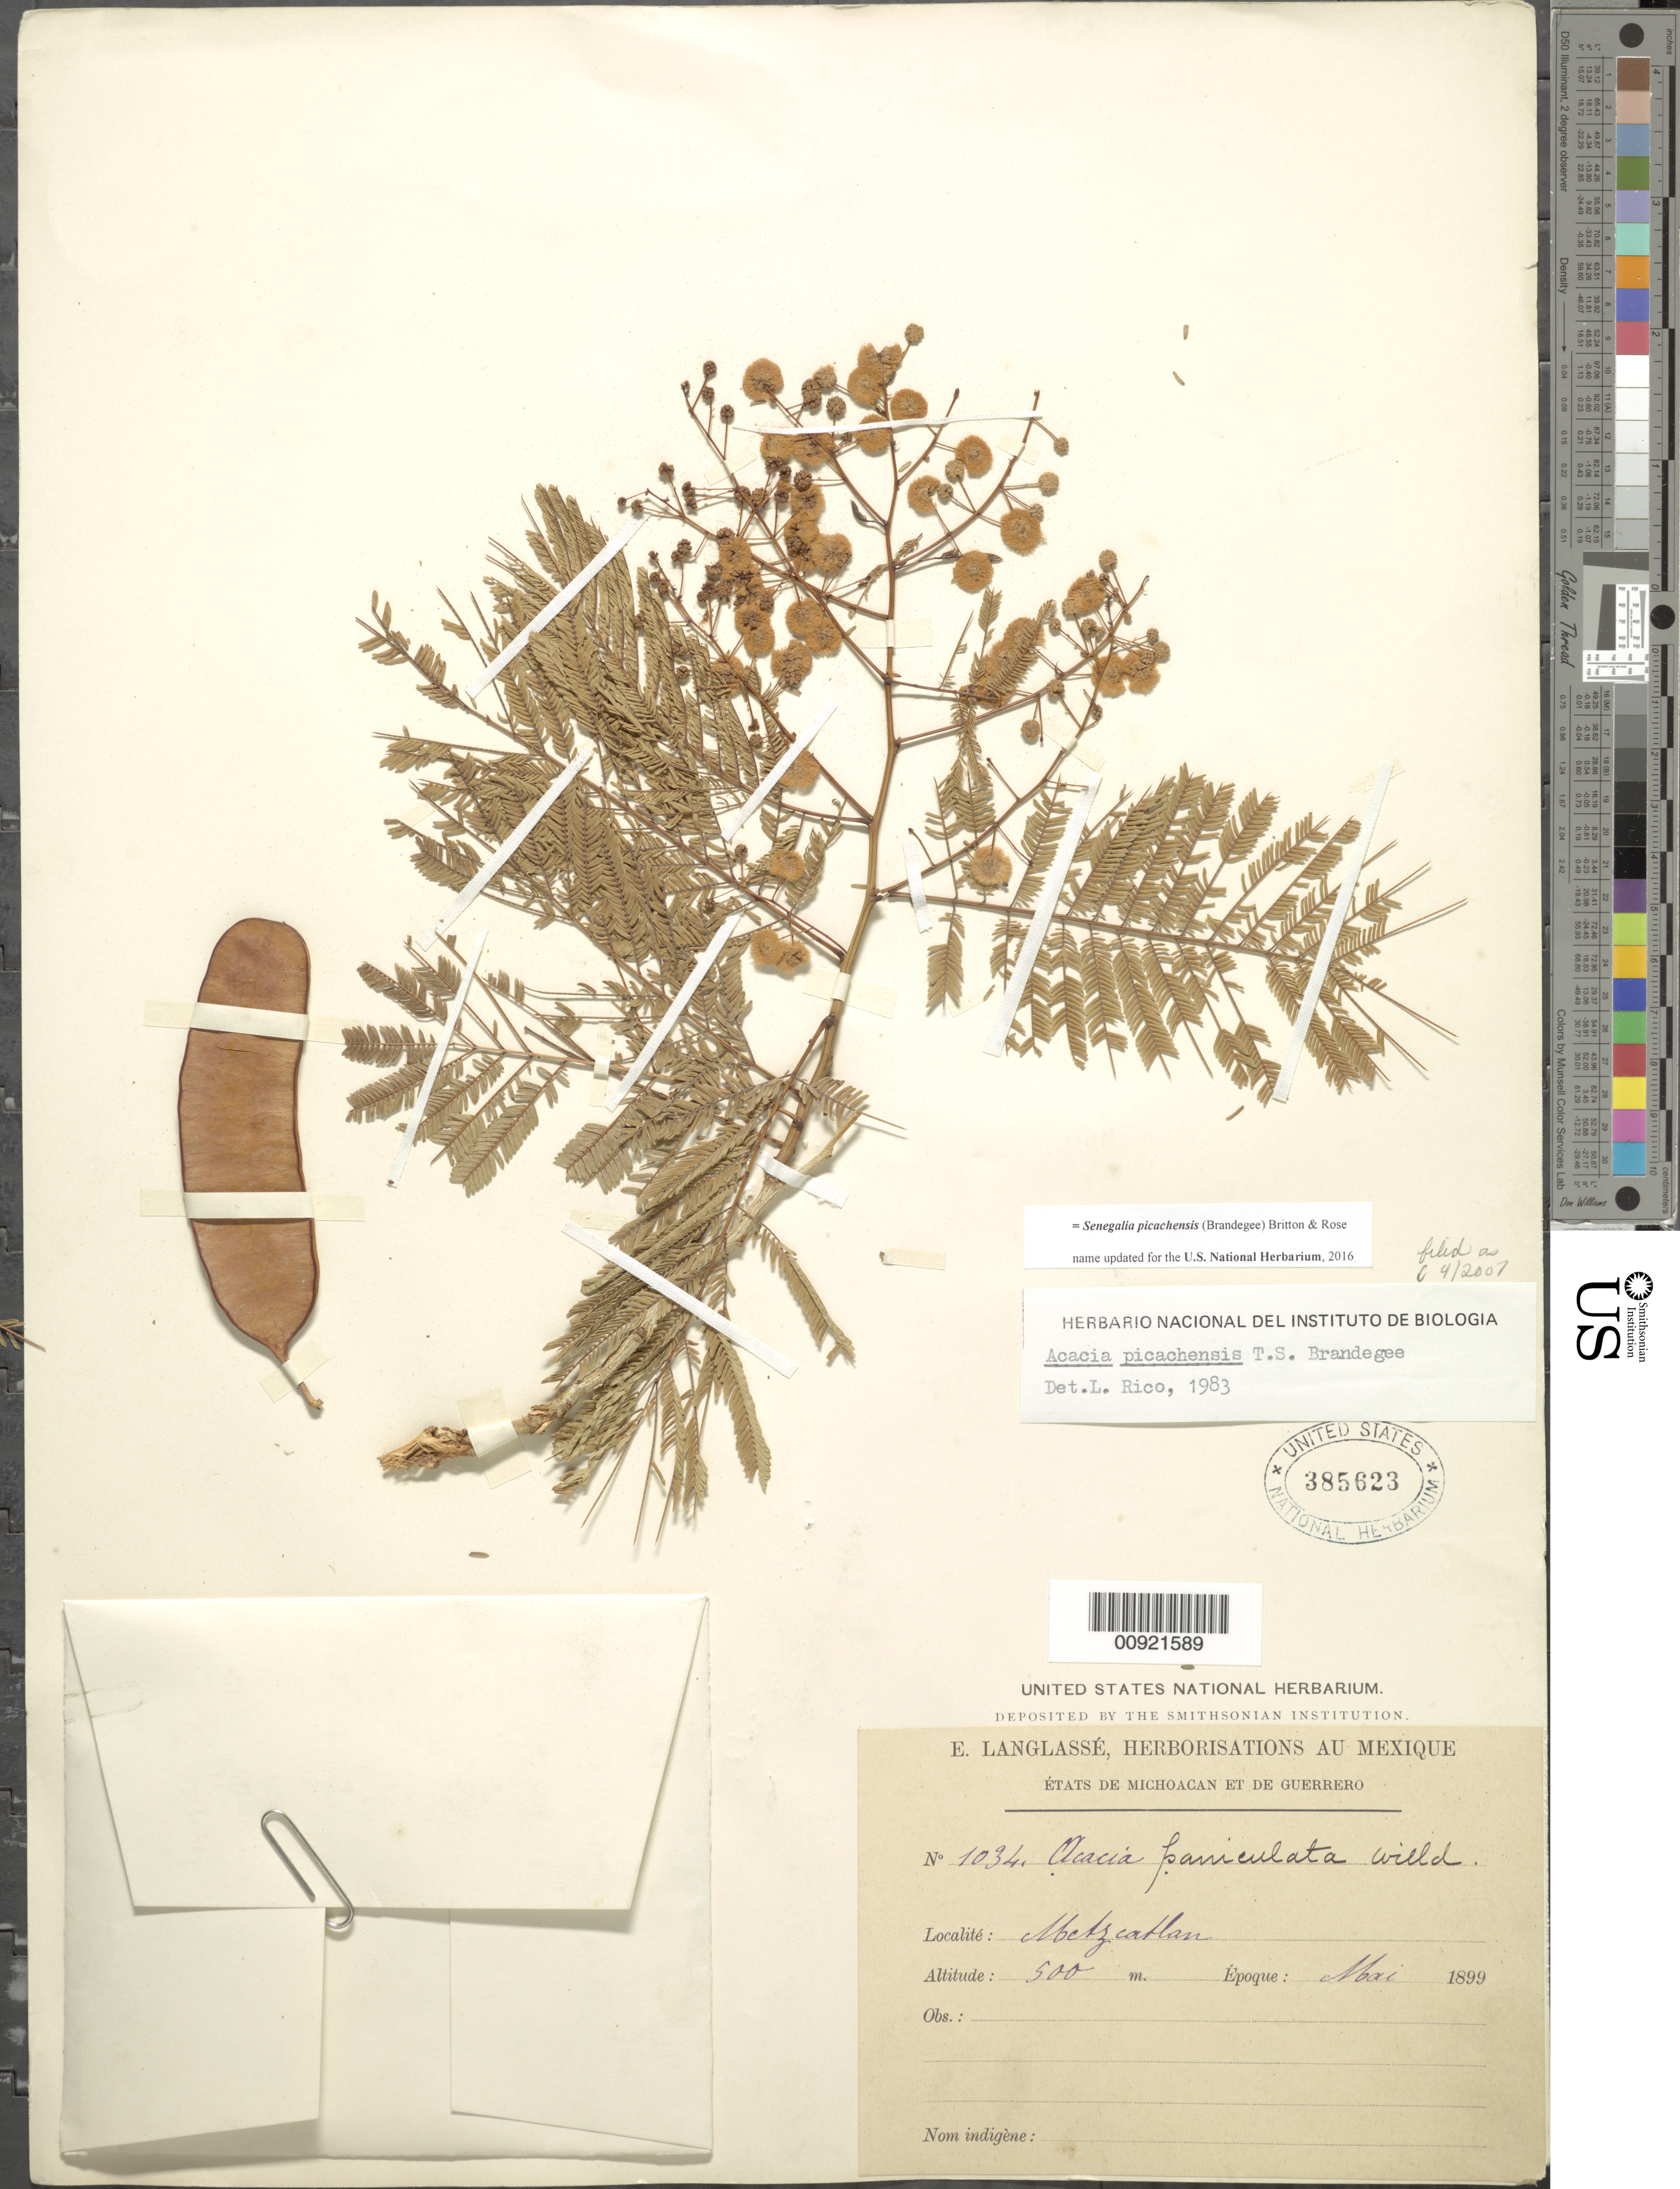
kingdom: Plantae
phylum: Tracheophyta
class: Magnoliopsida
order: Fabales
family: Fabaceae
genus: Senegalia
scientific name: Senegalia picachensis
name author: (Brandegee) Britton & Rose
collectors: E. Langlassé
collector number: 1034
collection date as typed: May 1899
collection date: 1899-05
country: Mexico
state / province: Guerrero / Michoacán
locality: Metzcatlan. Étans de Michoacán et de Guerrero.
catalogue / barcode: US 385623